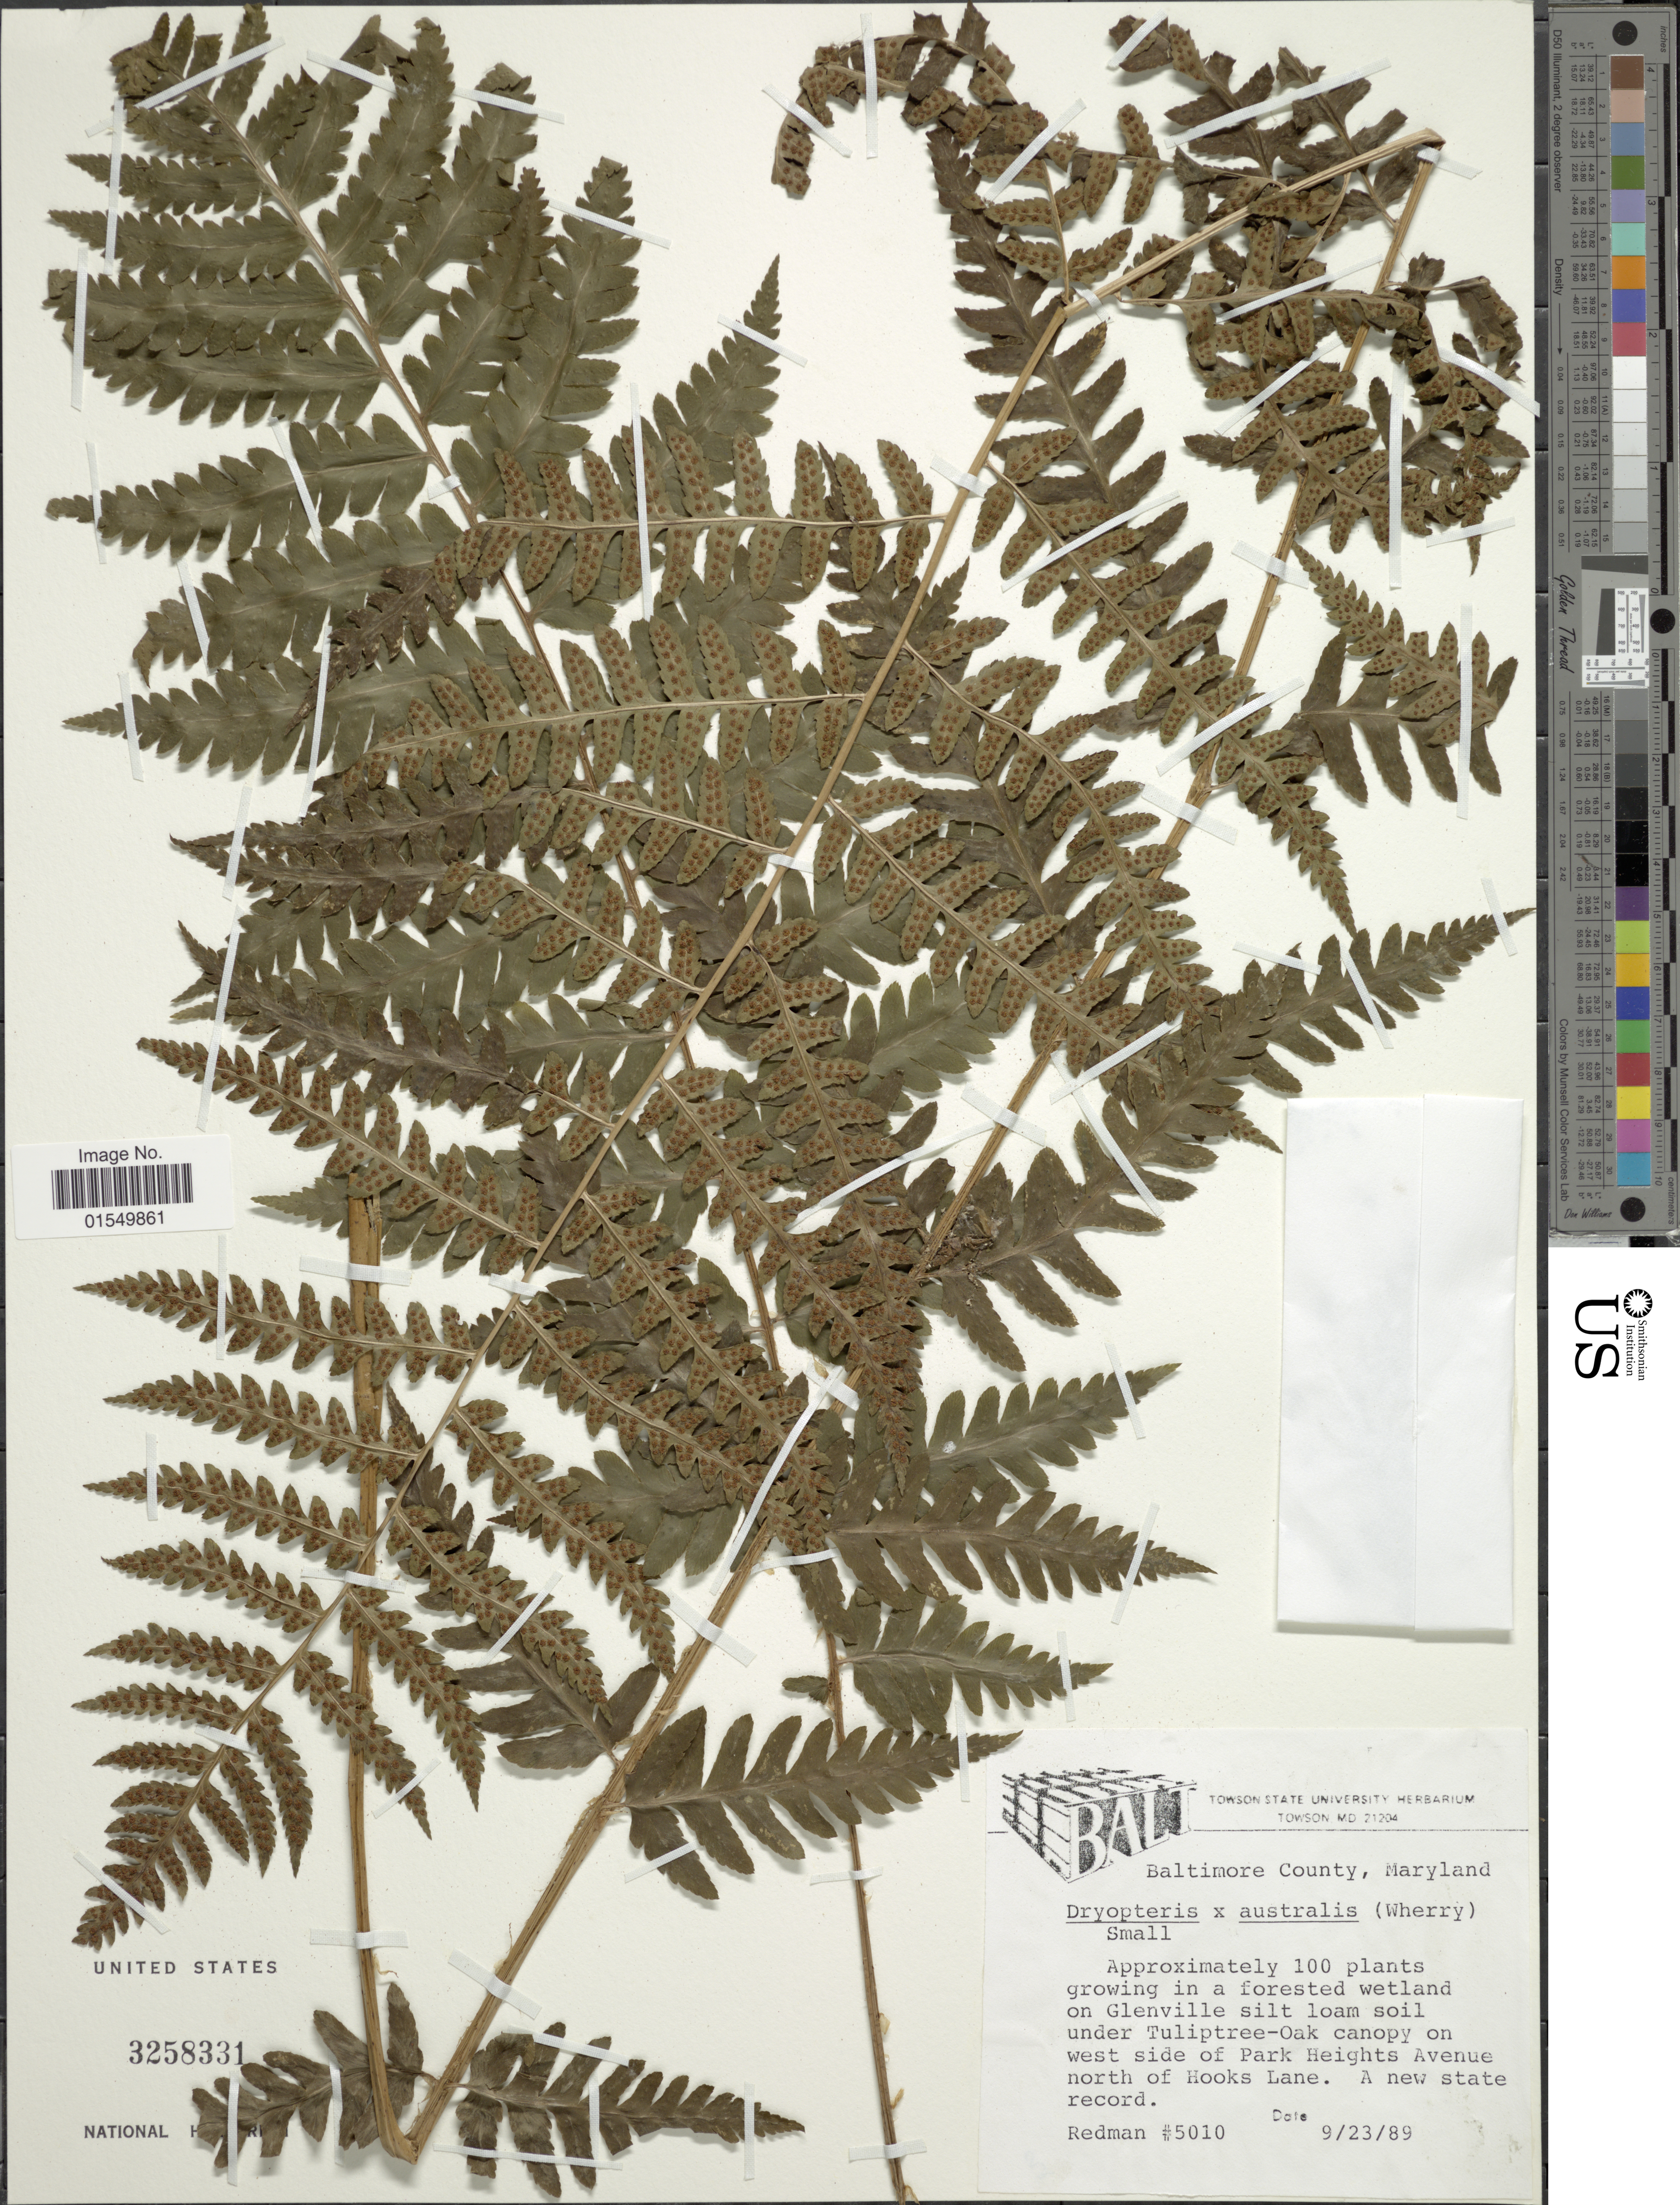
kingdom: Plantae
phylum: Tracheophyta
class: Polypodiopsida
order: Polypodiales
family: Dryopteridaceae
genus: Dryopteris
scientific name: Dryopteris x australis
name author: (Wherry) Small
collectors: Redman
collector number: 5010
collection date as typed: Transcribed d/m/y: 23/9/89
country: United States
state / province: Maryland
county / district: Baltimore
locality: Baltimore County, Maryland, on Glenville silt loam soil under Tuliptree-Oak canopy on west side of Park Heights Avenue north of Hooks Lane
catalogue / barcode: US 3258331